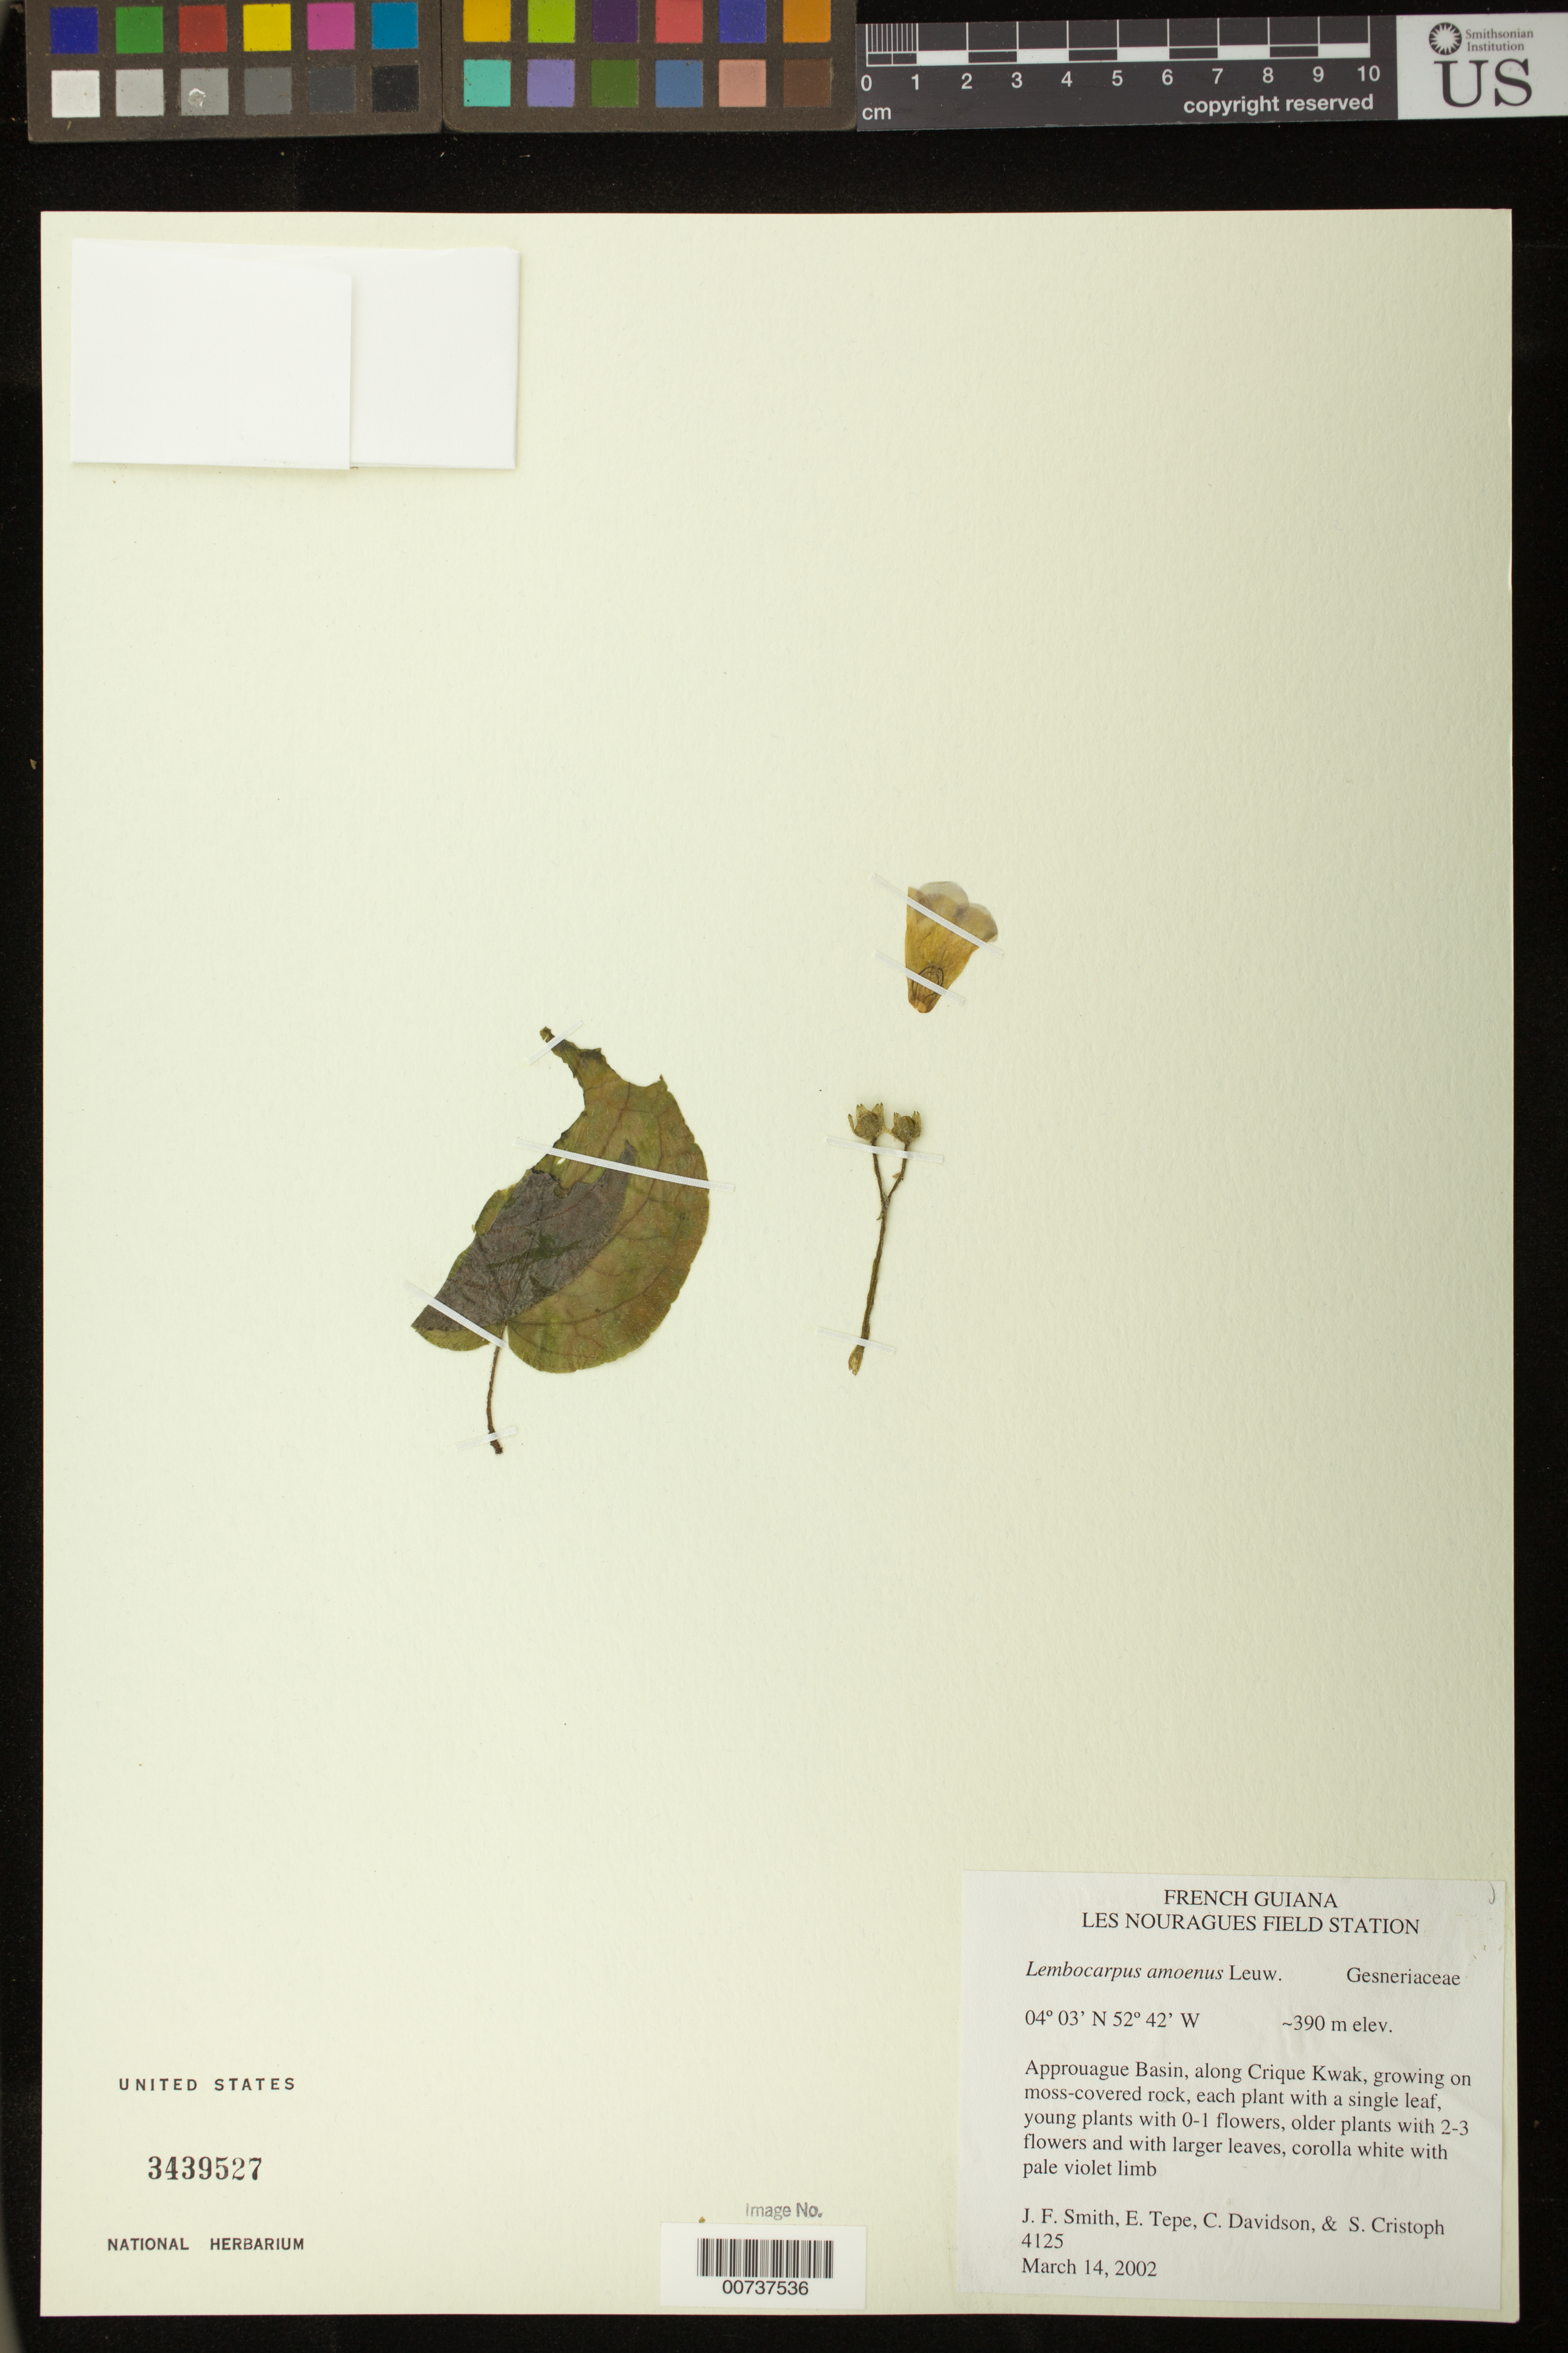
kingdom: Plantae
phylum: Tracheophyta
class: Magnoliopsida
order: Lamiales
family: Gesneriaceae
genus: Lembocarpus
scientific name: Lembocarpus amoenus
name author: Leeuwenb.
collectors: J. Smith, E. Tepe, C. Davidson & S. Cristoph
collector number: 4125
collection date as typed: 14 Mar 2002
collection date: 2002-03-14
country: French Guiana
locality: Les Nouragues Field Station, Approuague Basin, along Crique Kwak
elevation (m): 390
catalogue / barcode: US 3439527